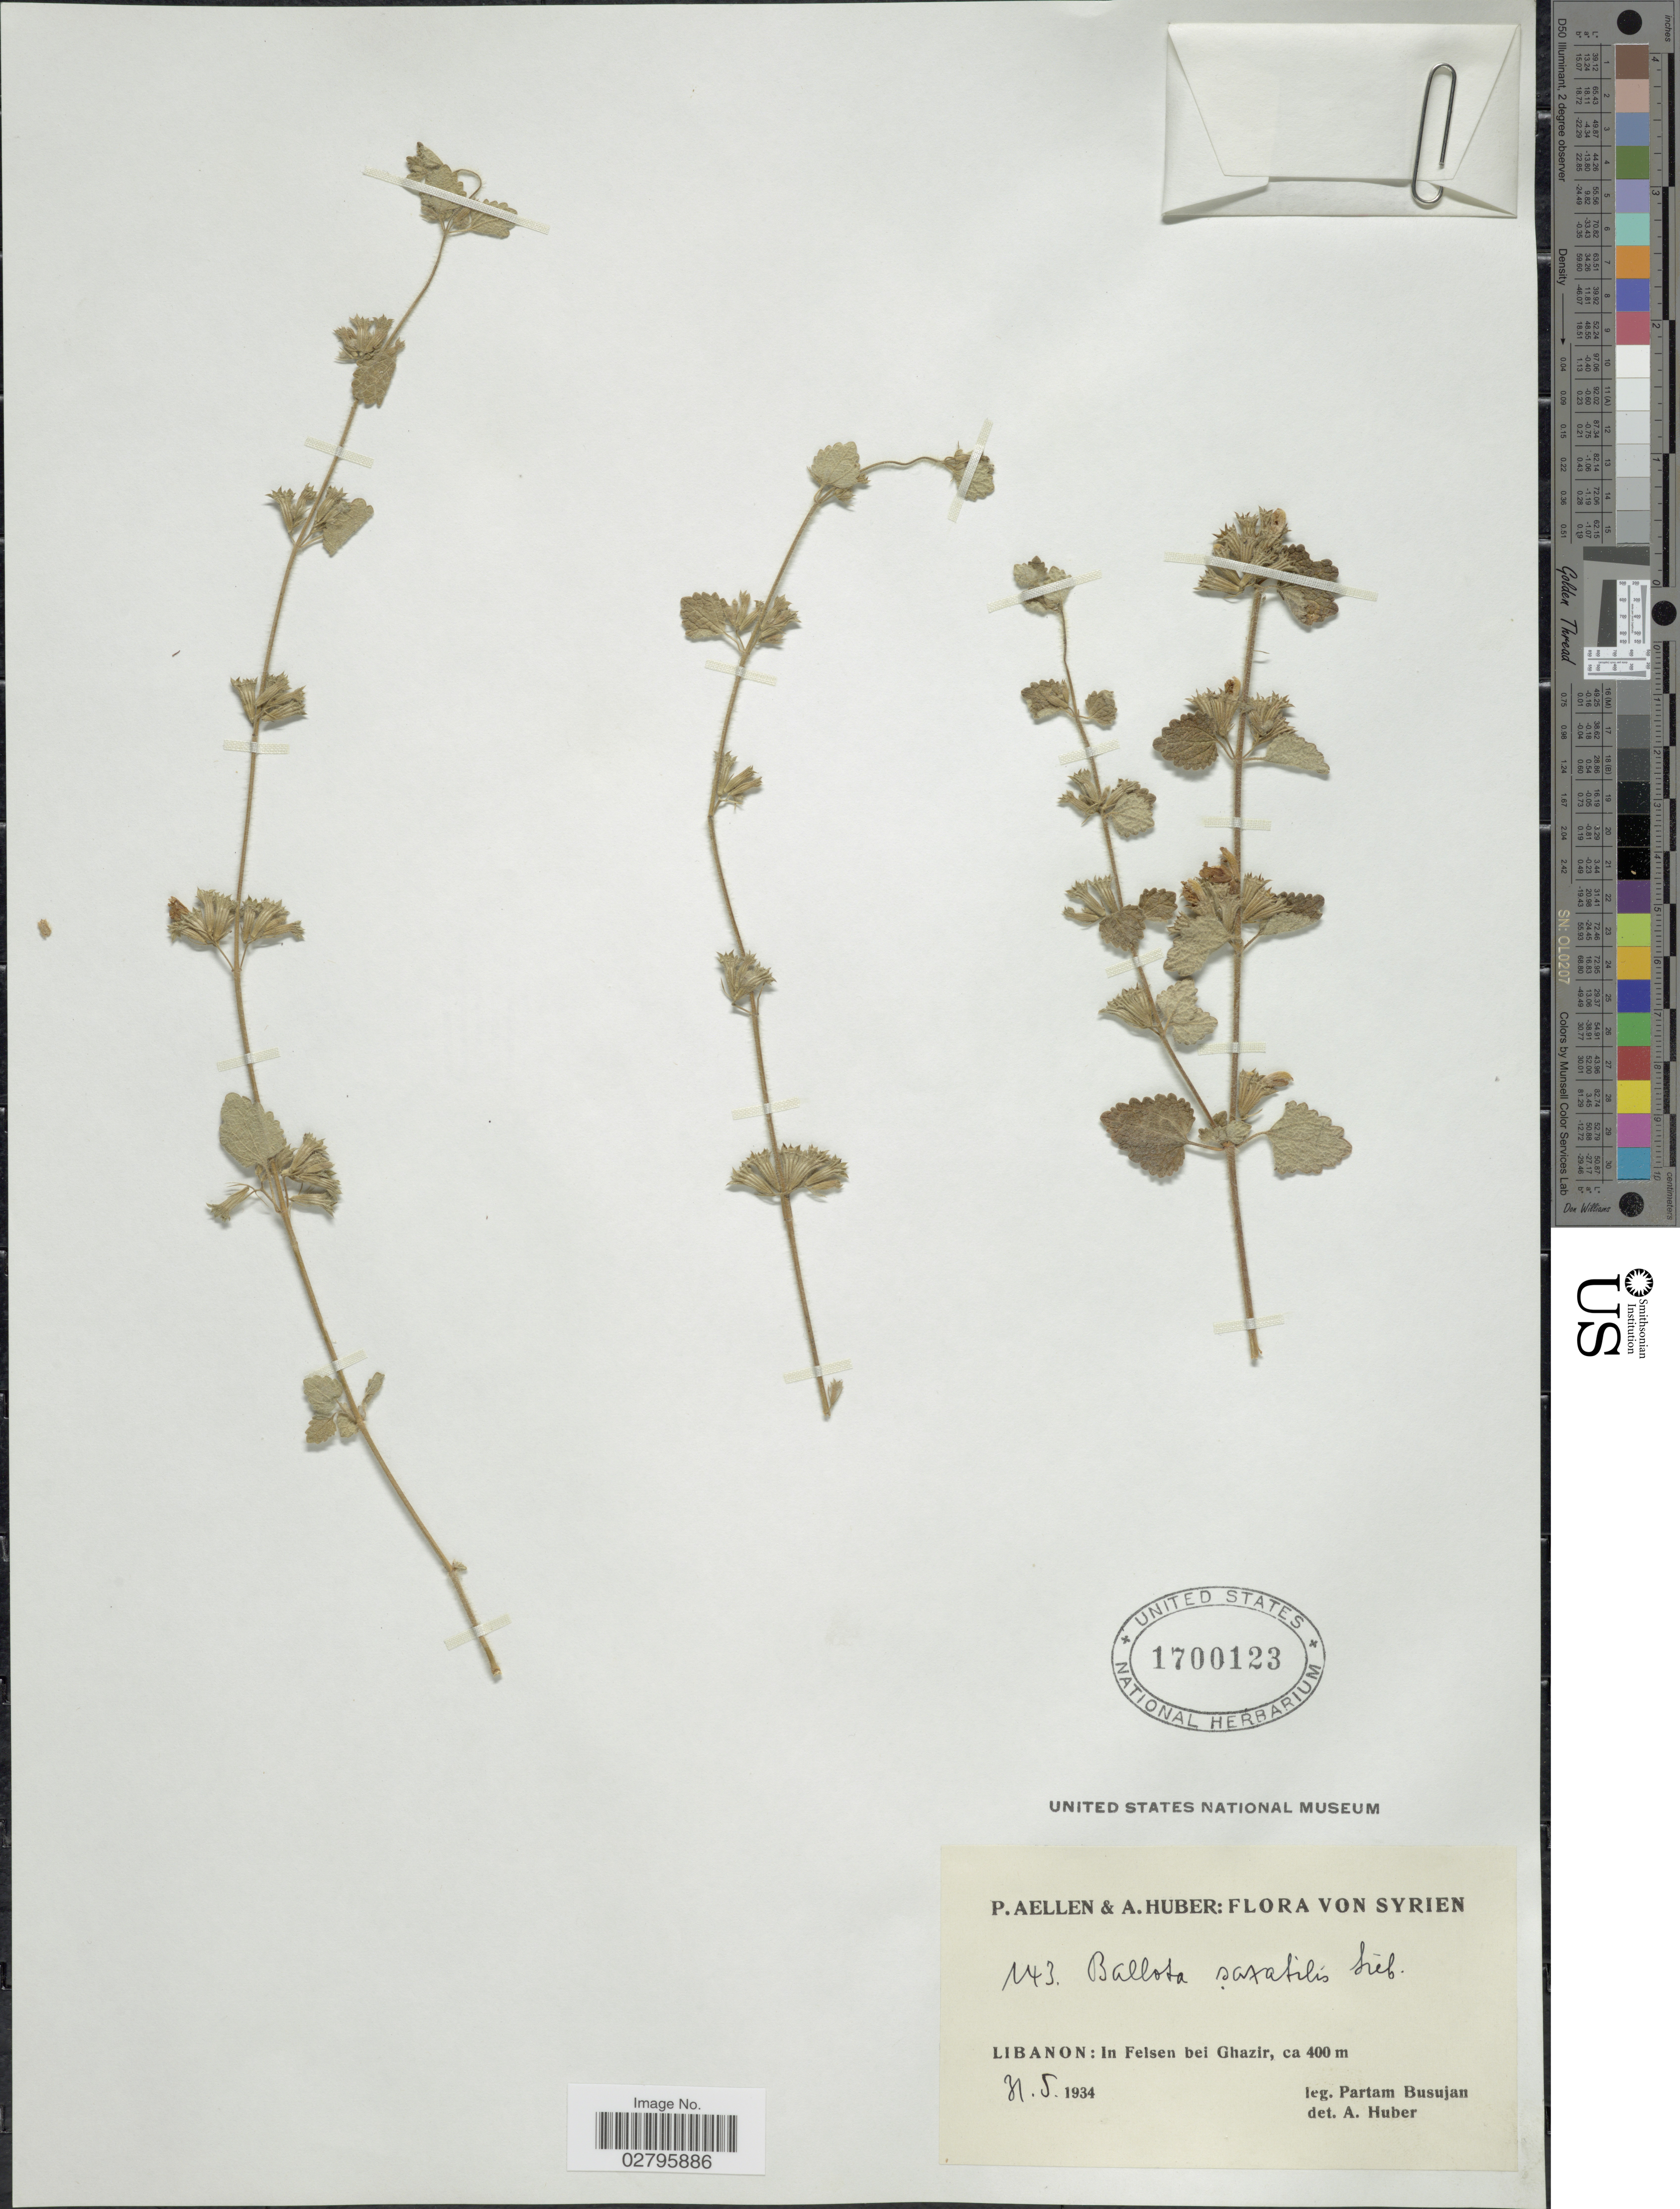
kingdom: Plantae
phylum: Tracheophyta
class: Magnoliopsida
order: Lamiales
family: Lamiaceae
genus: Ballota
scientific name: Ballota saxatilis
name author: Sieber ex C. Presl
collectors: P. Busujan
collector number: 143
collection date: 1934-05-31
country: Lebanon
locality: Libanon: In Felsen bei Ghazir.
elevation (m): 400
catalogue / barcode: US 1700123